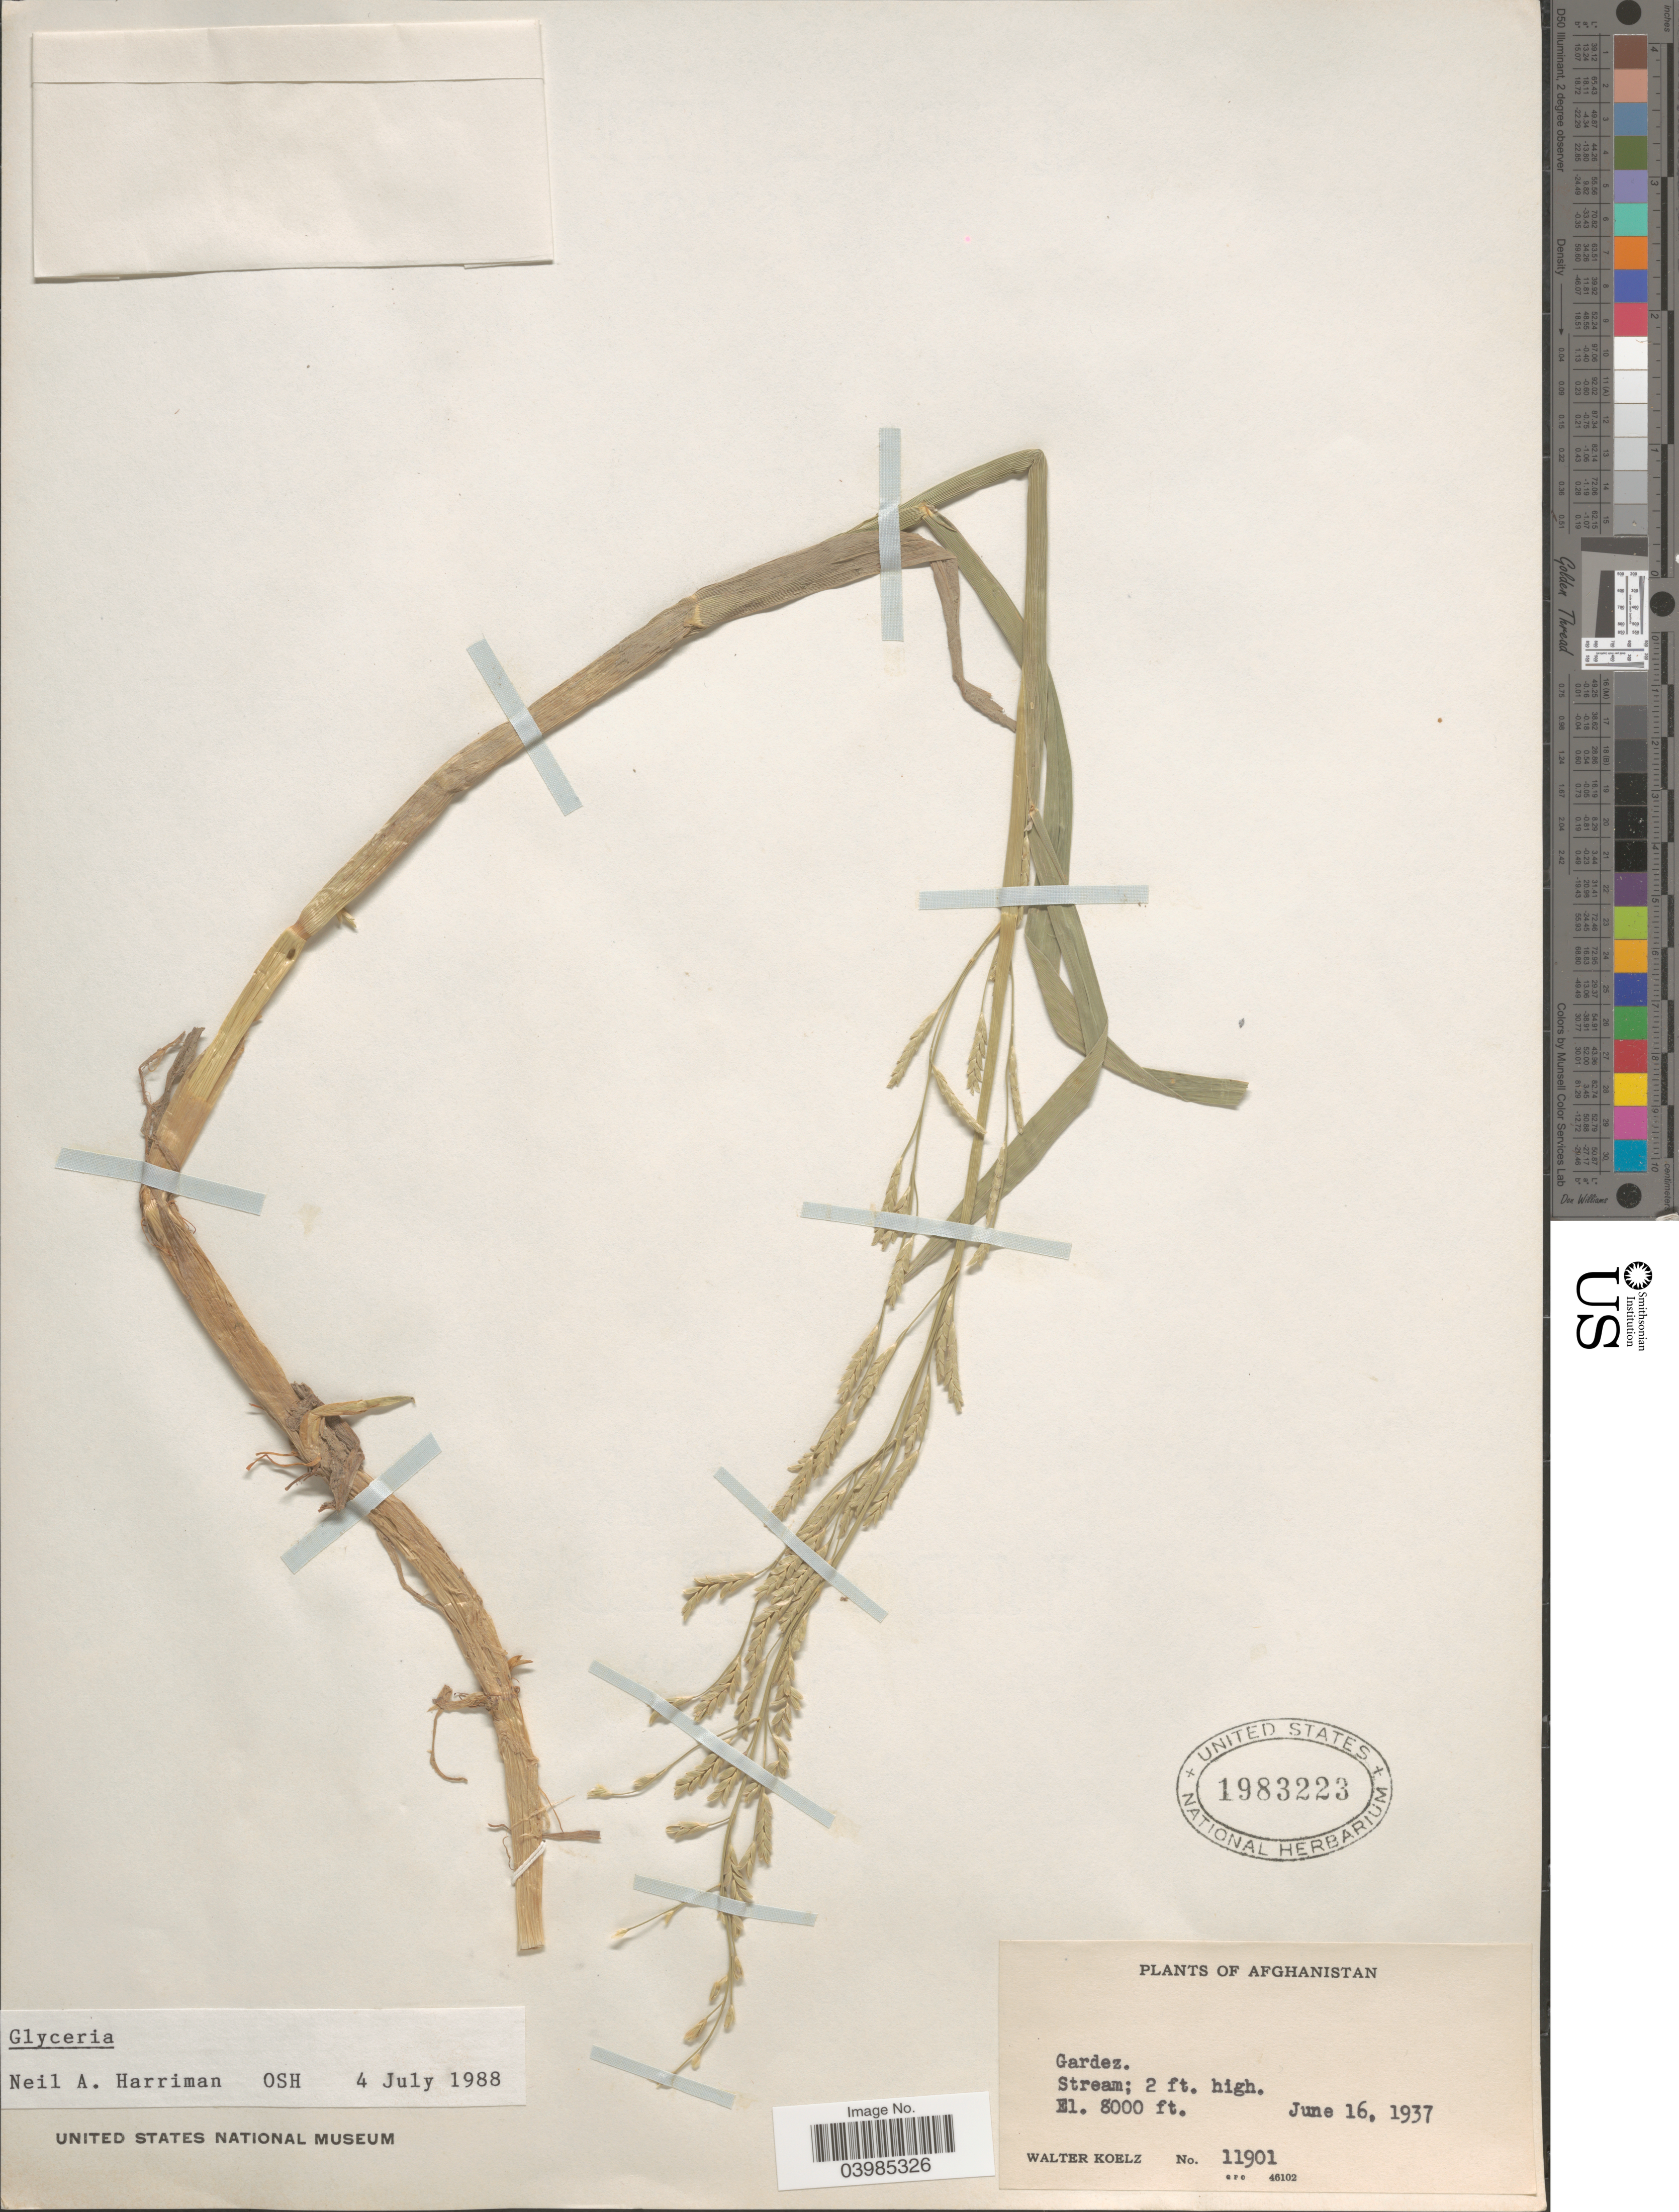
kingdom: Plantae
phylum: Tracheophyta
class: Liliopsida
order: Poales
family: Poaceae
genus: Glyceria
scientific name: Glyceria notata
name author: Chevall.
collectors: W. N. Koelz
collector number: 11901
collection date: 1937-06-16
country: Afghanistan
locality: Gardez.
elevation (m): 2438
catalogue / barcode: US 1983223